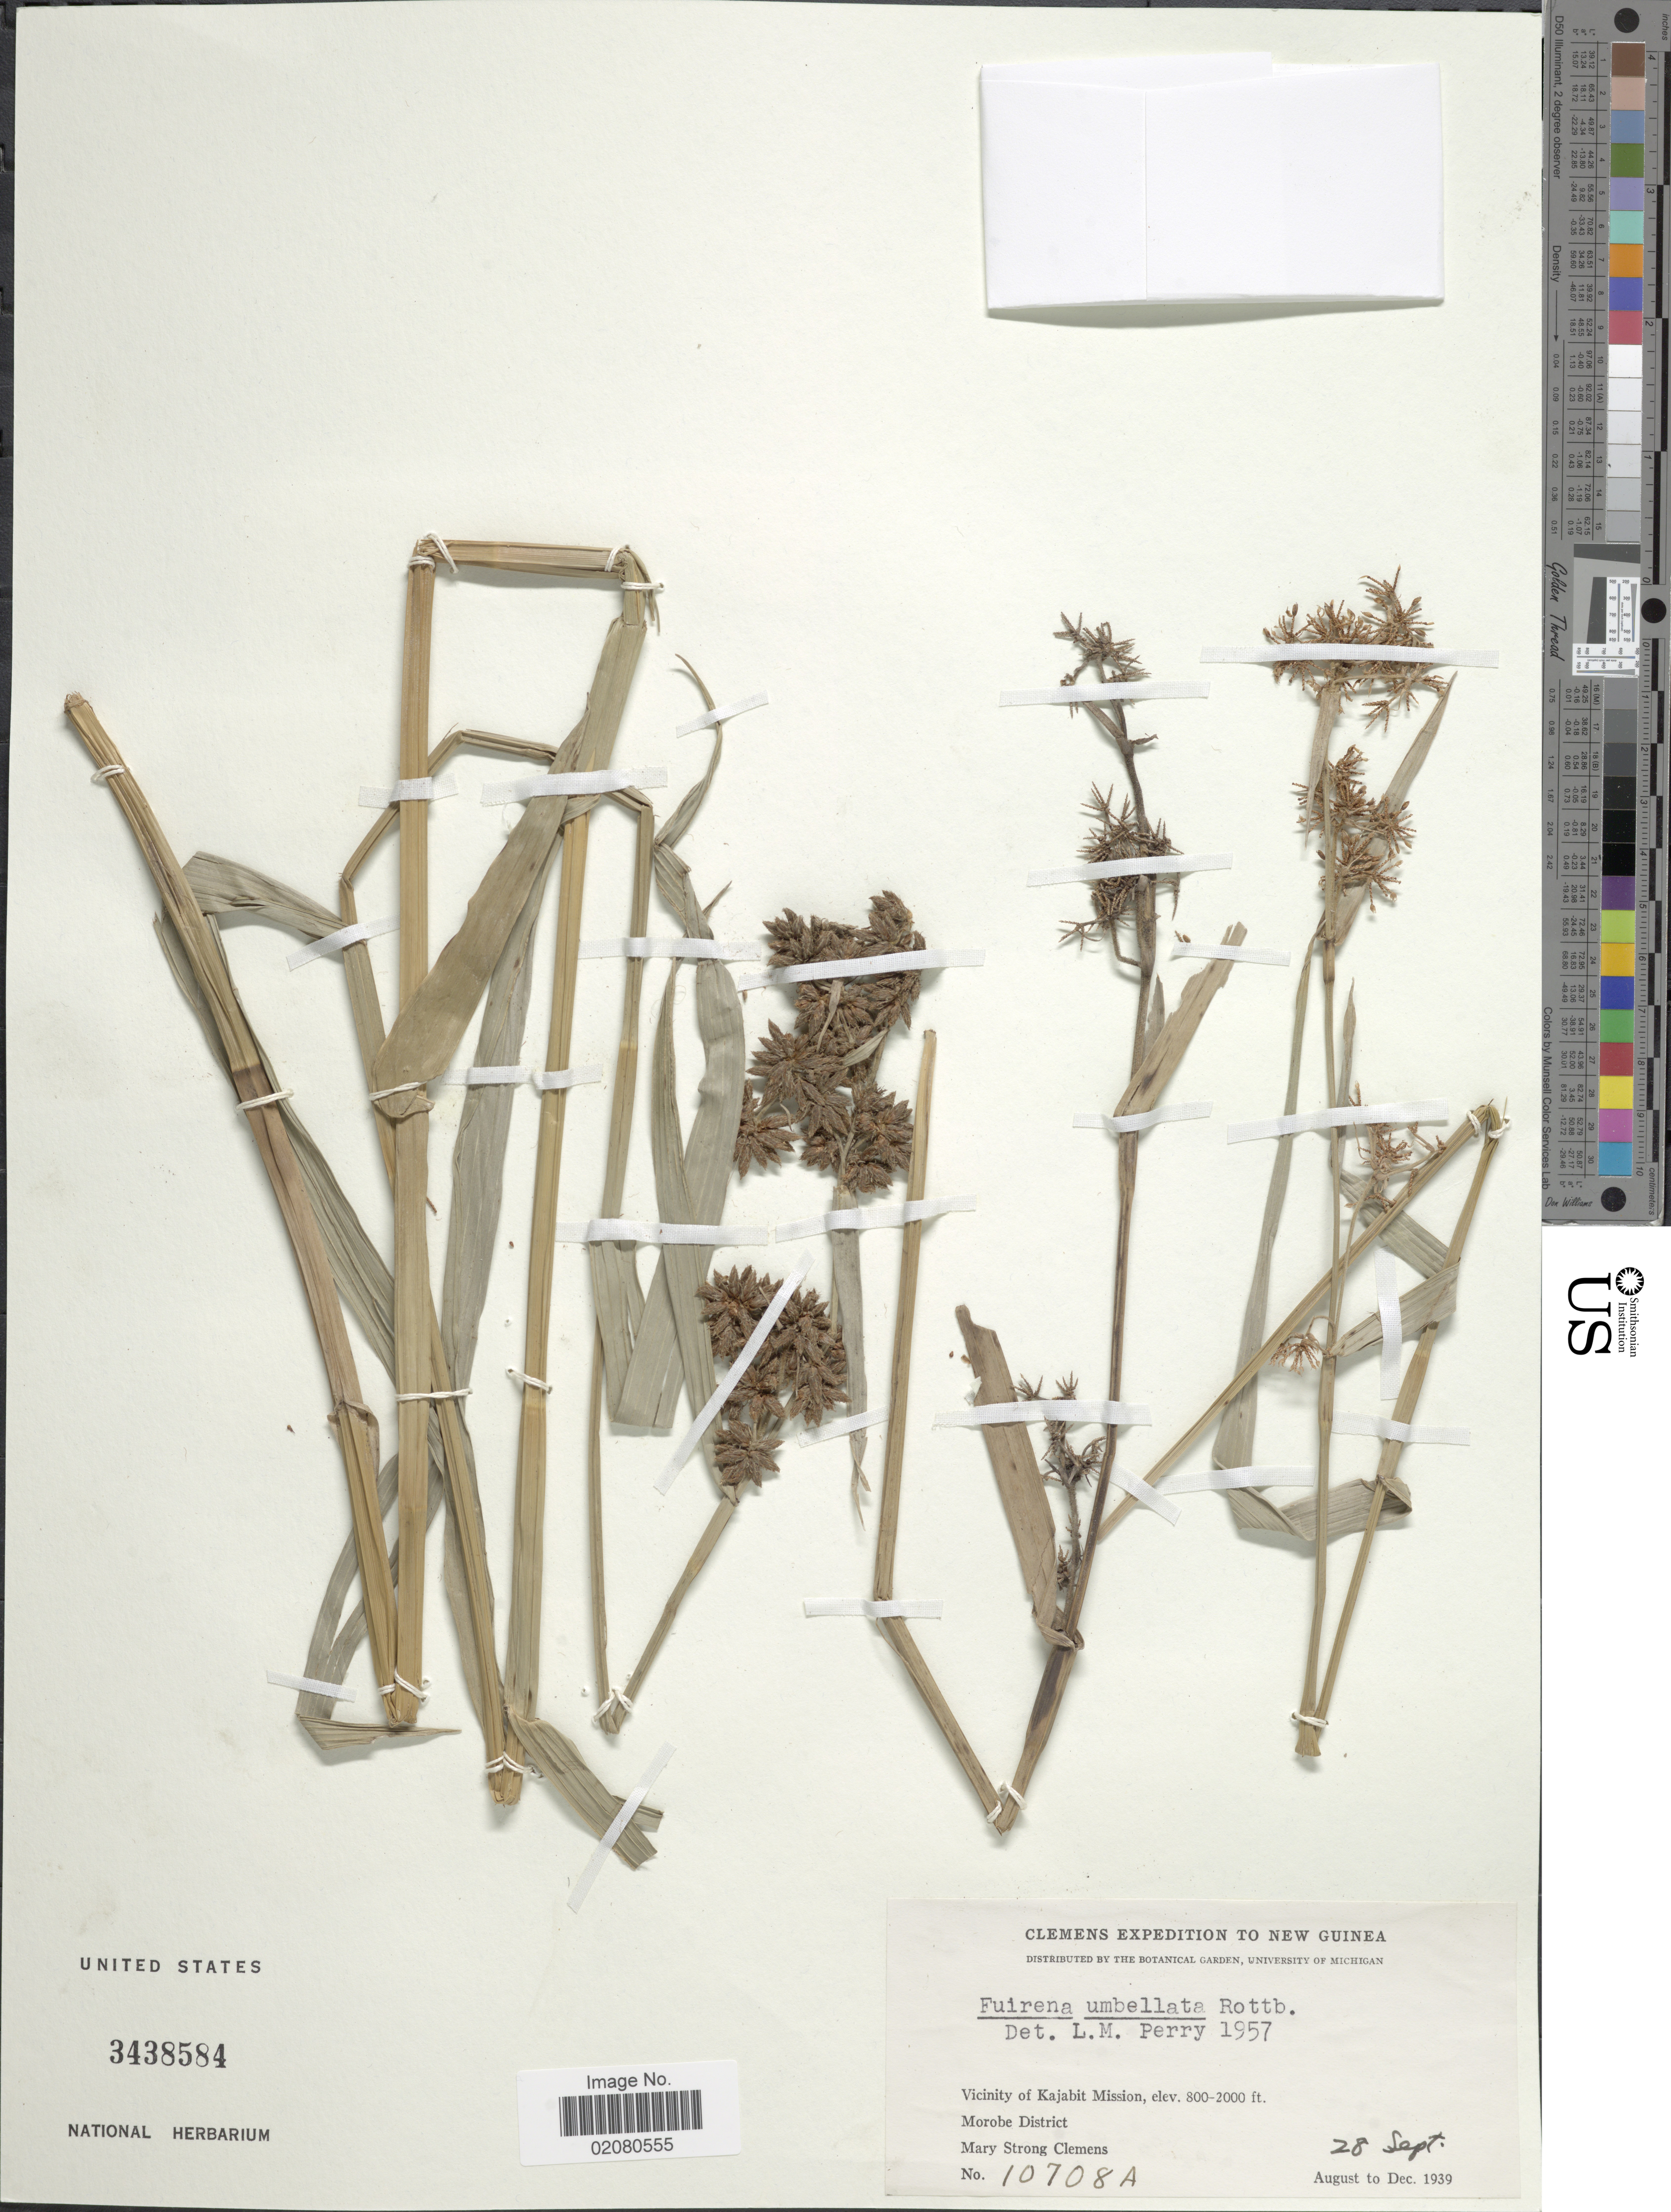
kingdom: Plantae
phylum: Tracheophyta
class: Liliopsida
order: Poales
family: Cyperaceae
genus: Fuirena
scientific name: Fuirena umbellata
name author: Rottb.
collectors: M. S. Clemens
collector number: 10708A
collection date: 1939-09-28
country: Papua New Guinea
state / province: Morobe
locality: Vicinity of Kajabit Mission.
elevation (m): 244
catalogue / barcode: US 3438584